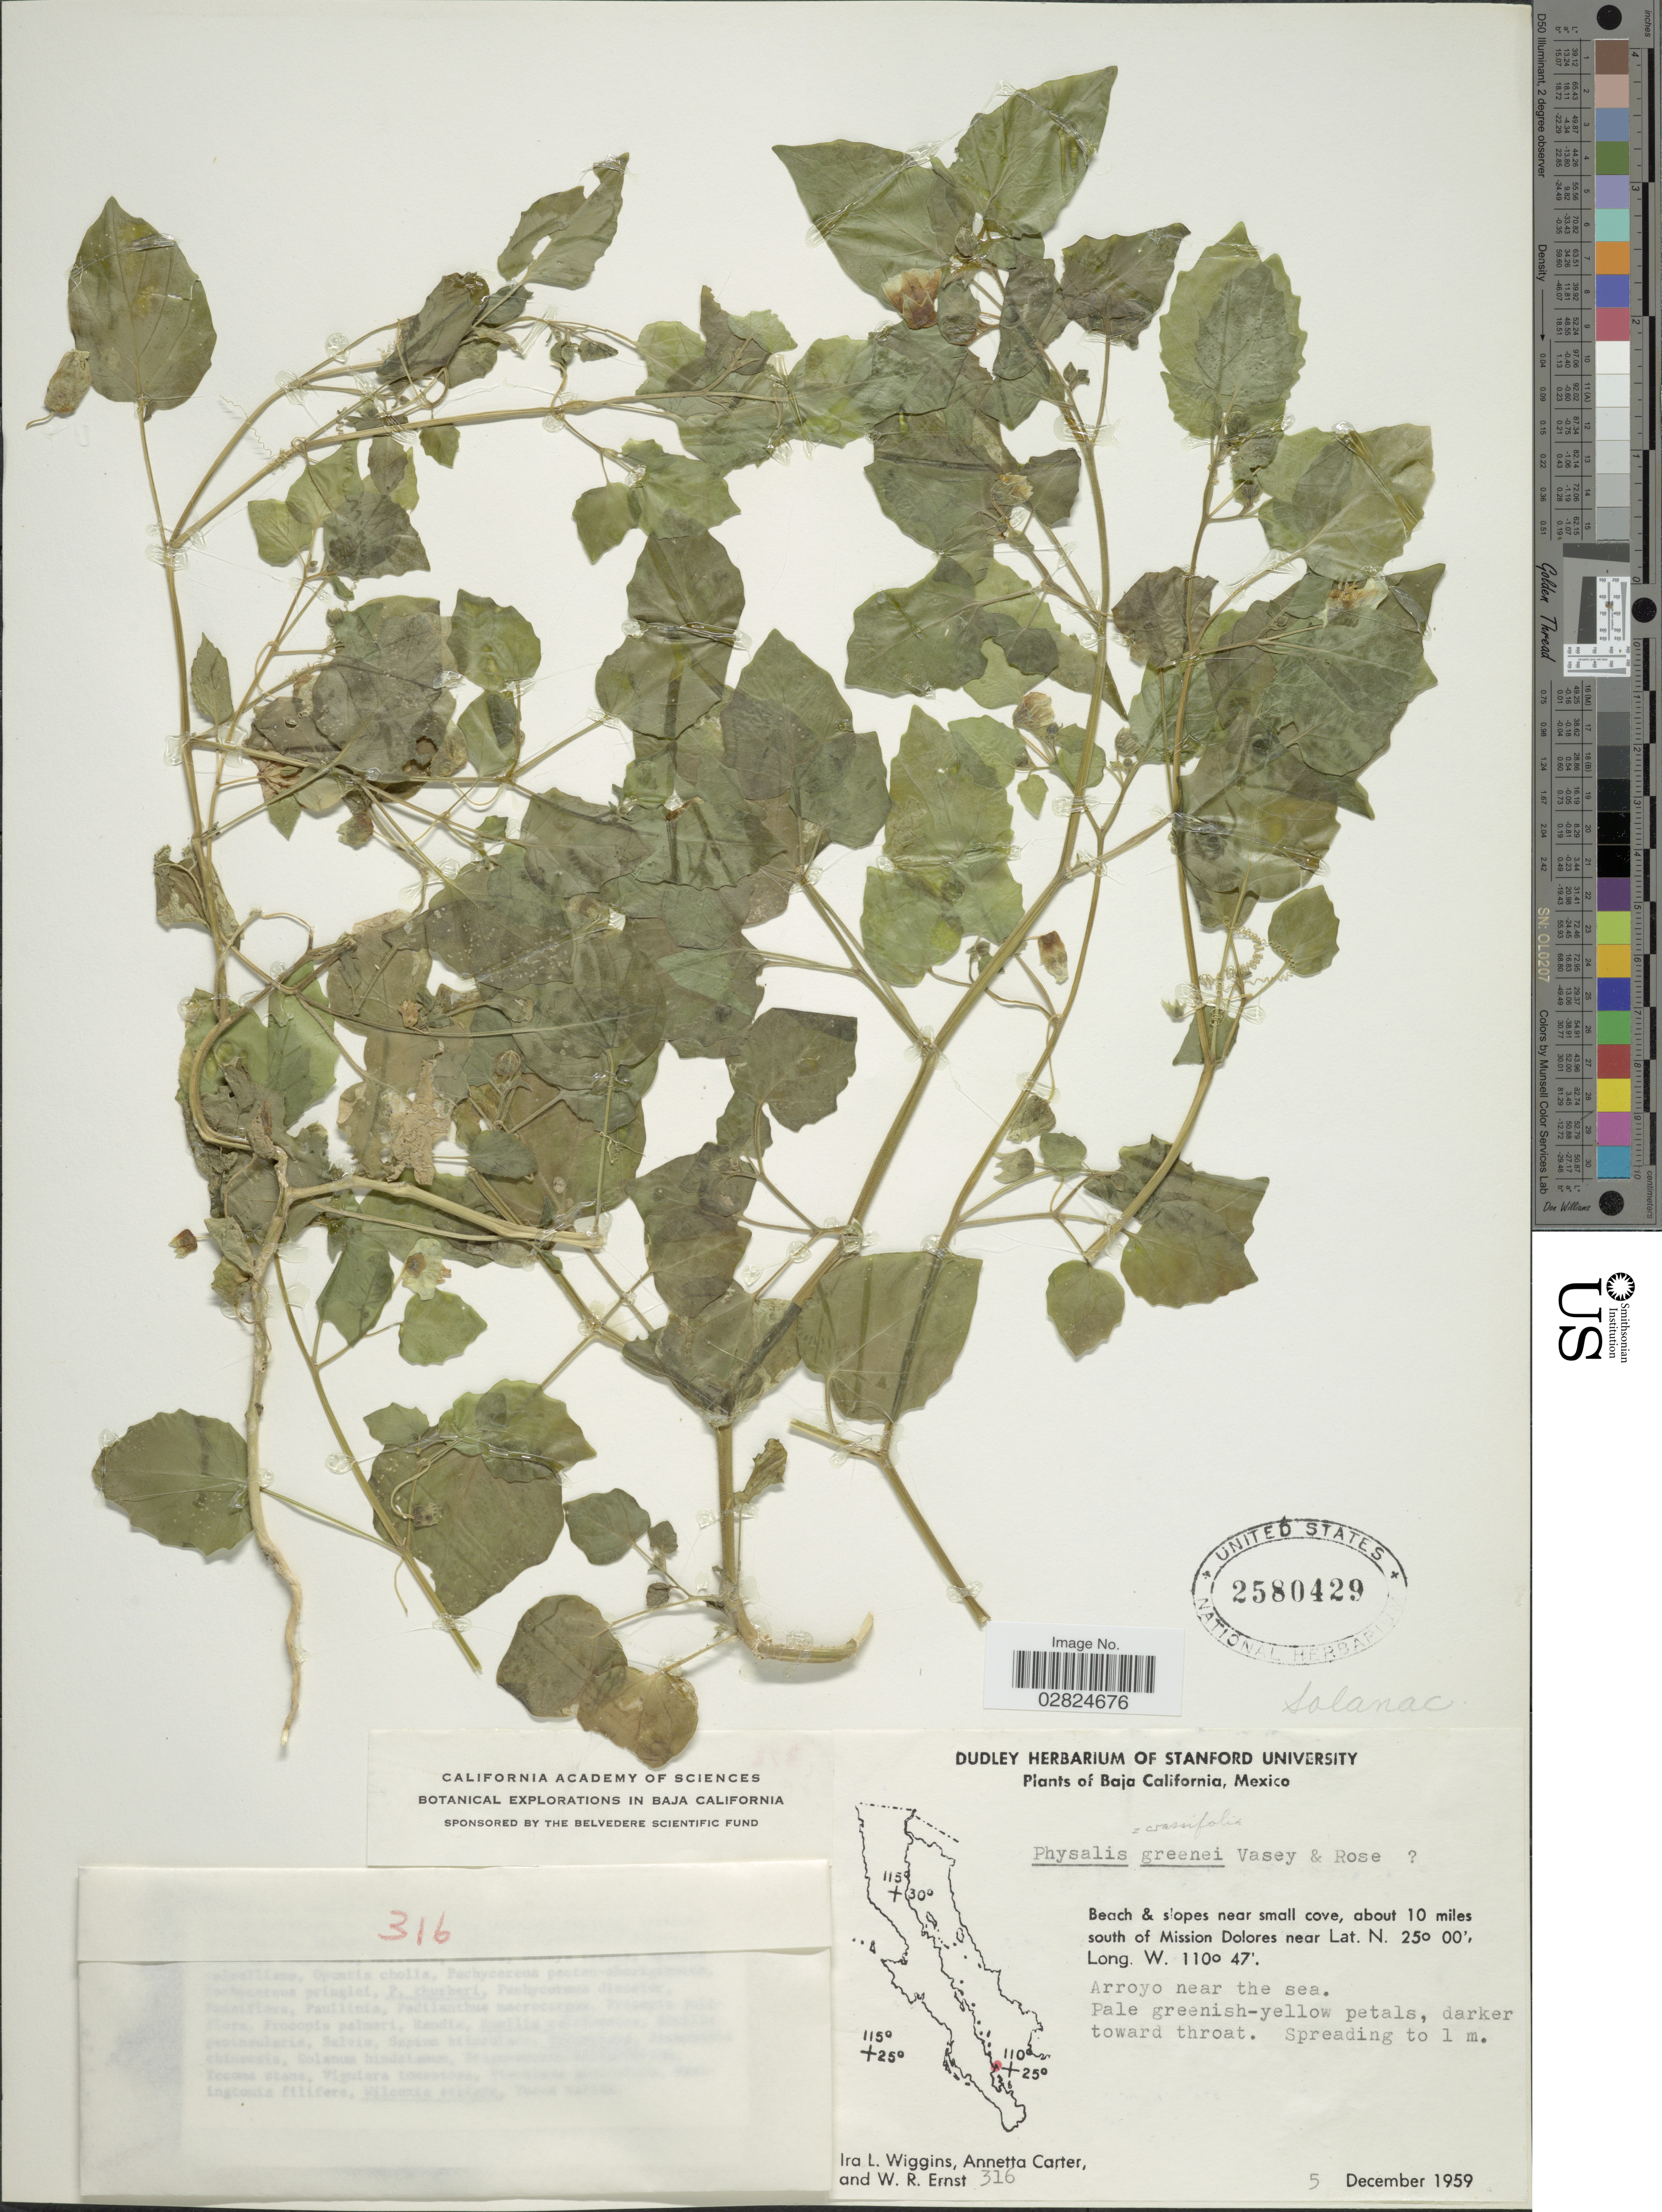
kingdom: Plantae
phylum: Tracheophyta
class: Magnoliopsida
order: Solanales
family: Solanaceae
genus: Physalis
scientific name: Physalis crassifolia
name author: Benth.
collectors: I. L. Wiggins, A. Carter & W. R. Ernst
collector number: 316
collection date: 1959-12-05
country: Mexico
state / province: Baja California Sur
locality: Beach & slopes near small cove, about 10 miles south of Mission Dolores. Arroyo near the sea.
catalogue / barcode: US 2580429